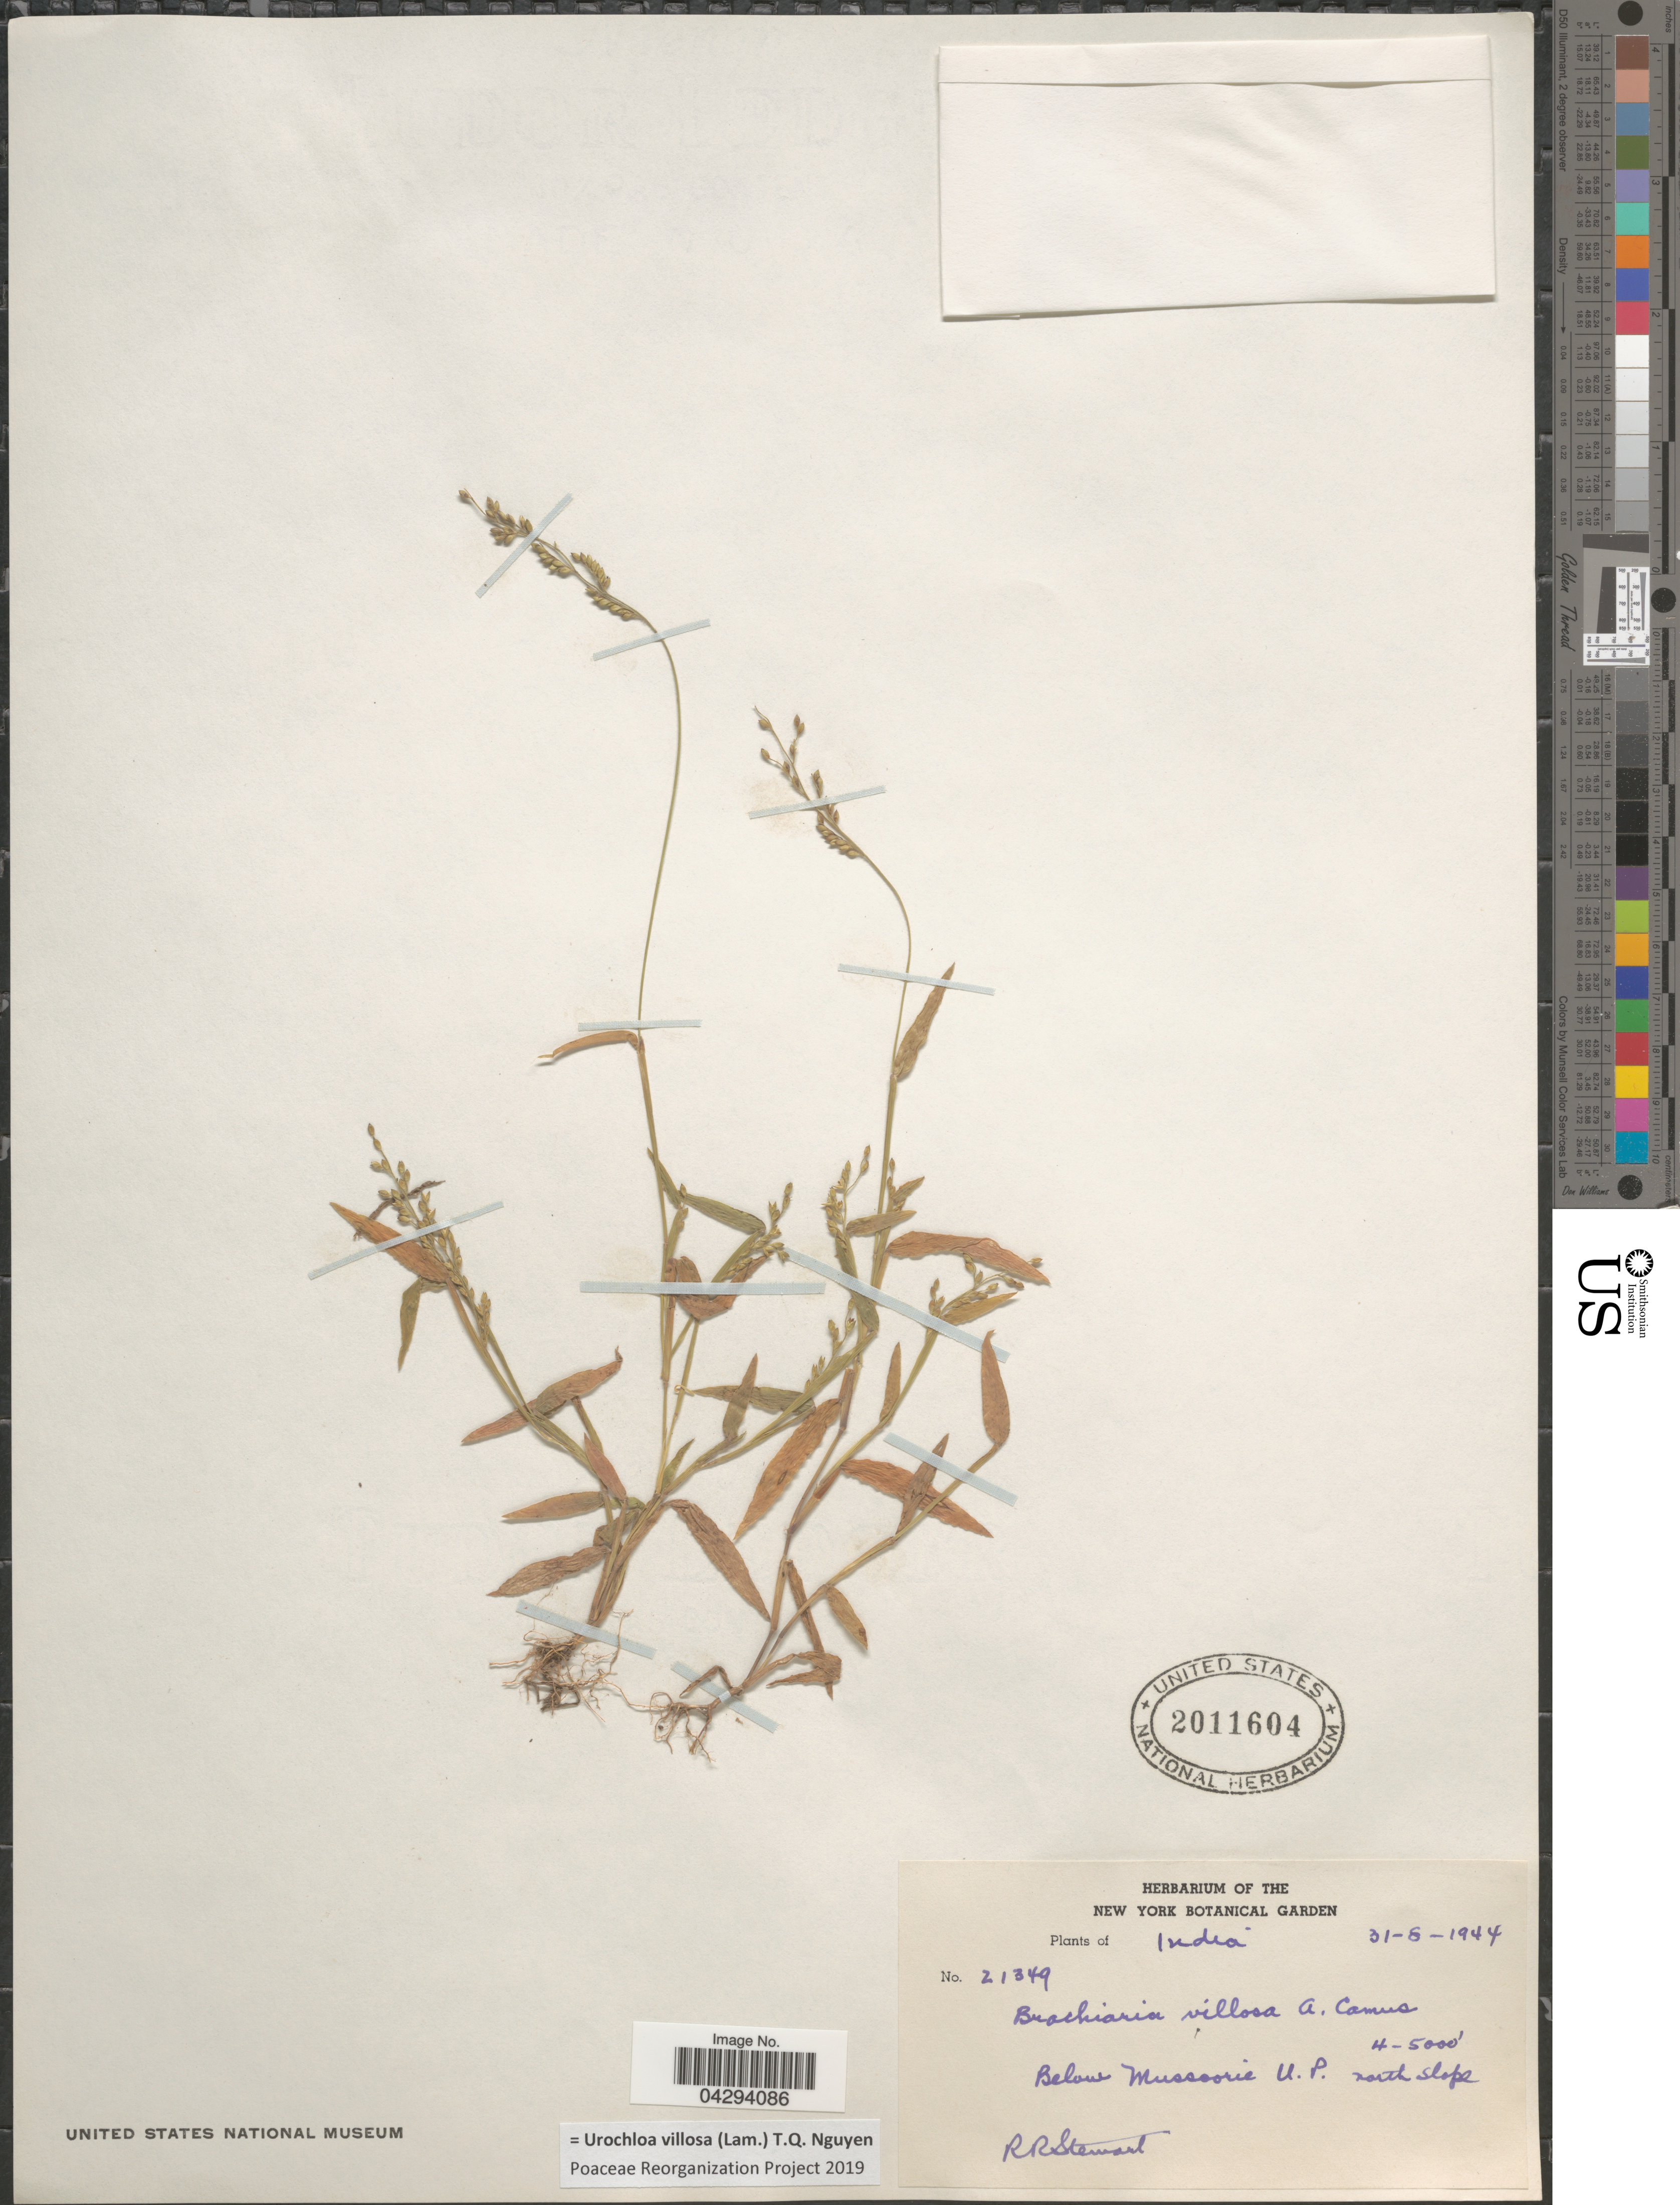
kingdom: Plantae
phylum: Tracheophyta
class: Liliopsida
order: Poales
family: Poaceae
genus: Urochloa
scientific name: Urochloa villosa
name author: (Lam.) T.Q. Nguyen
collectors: R. Stewart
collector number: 21349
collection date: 1944-08-31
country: India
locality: Below Mussoorie U.P. north slope.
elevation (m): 1219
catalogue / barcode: US 2011604